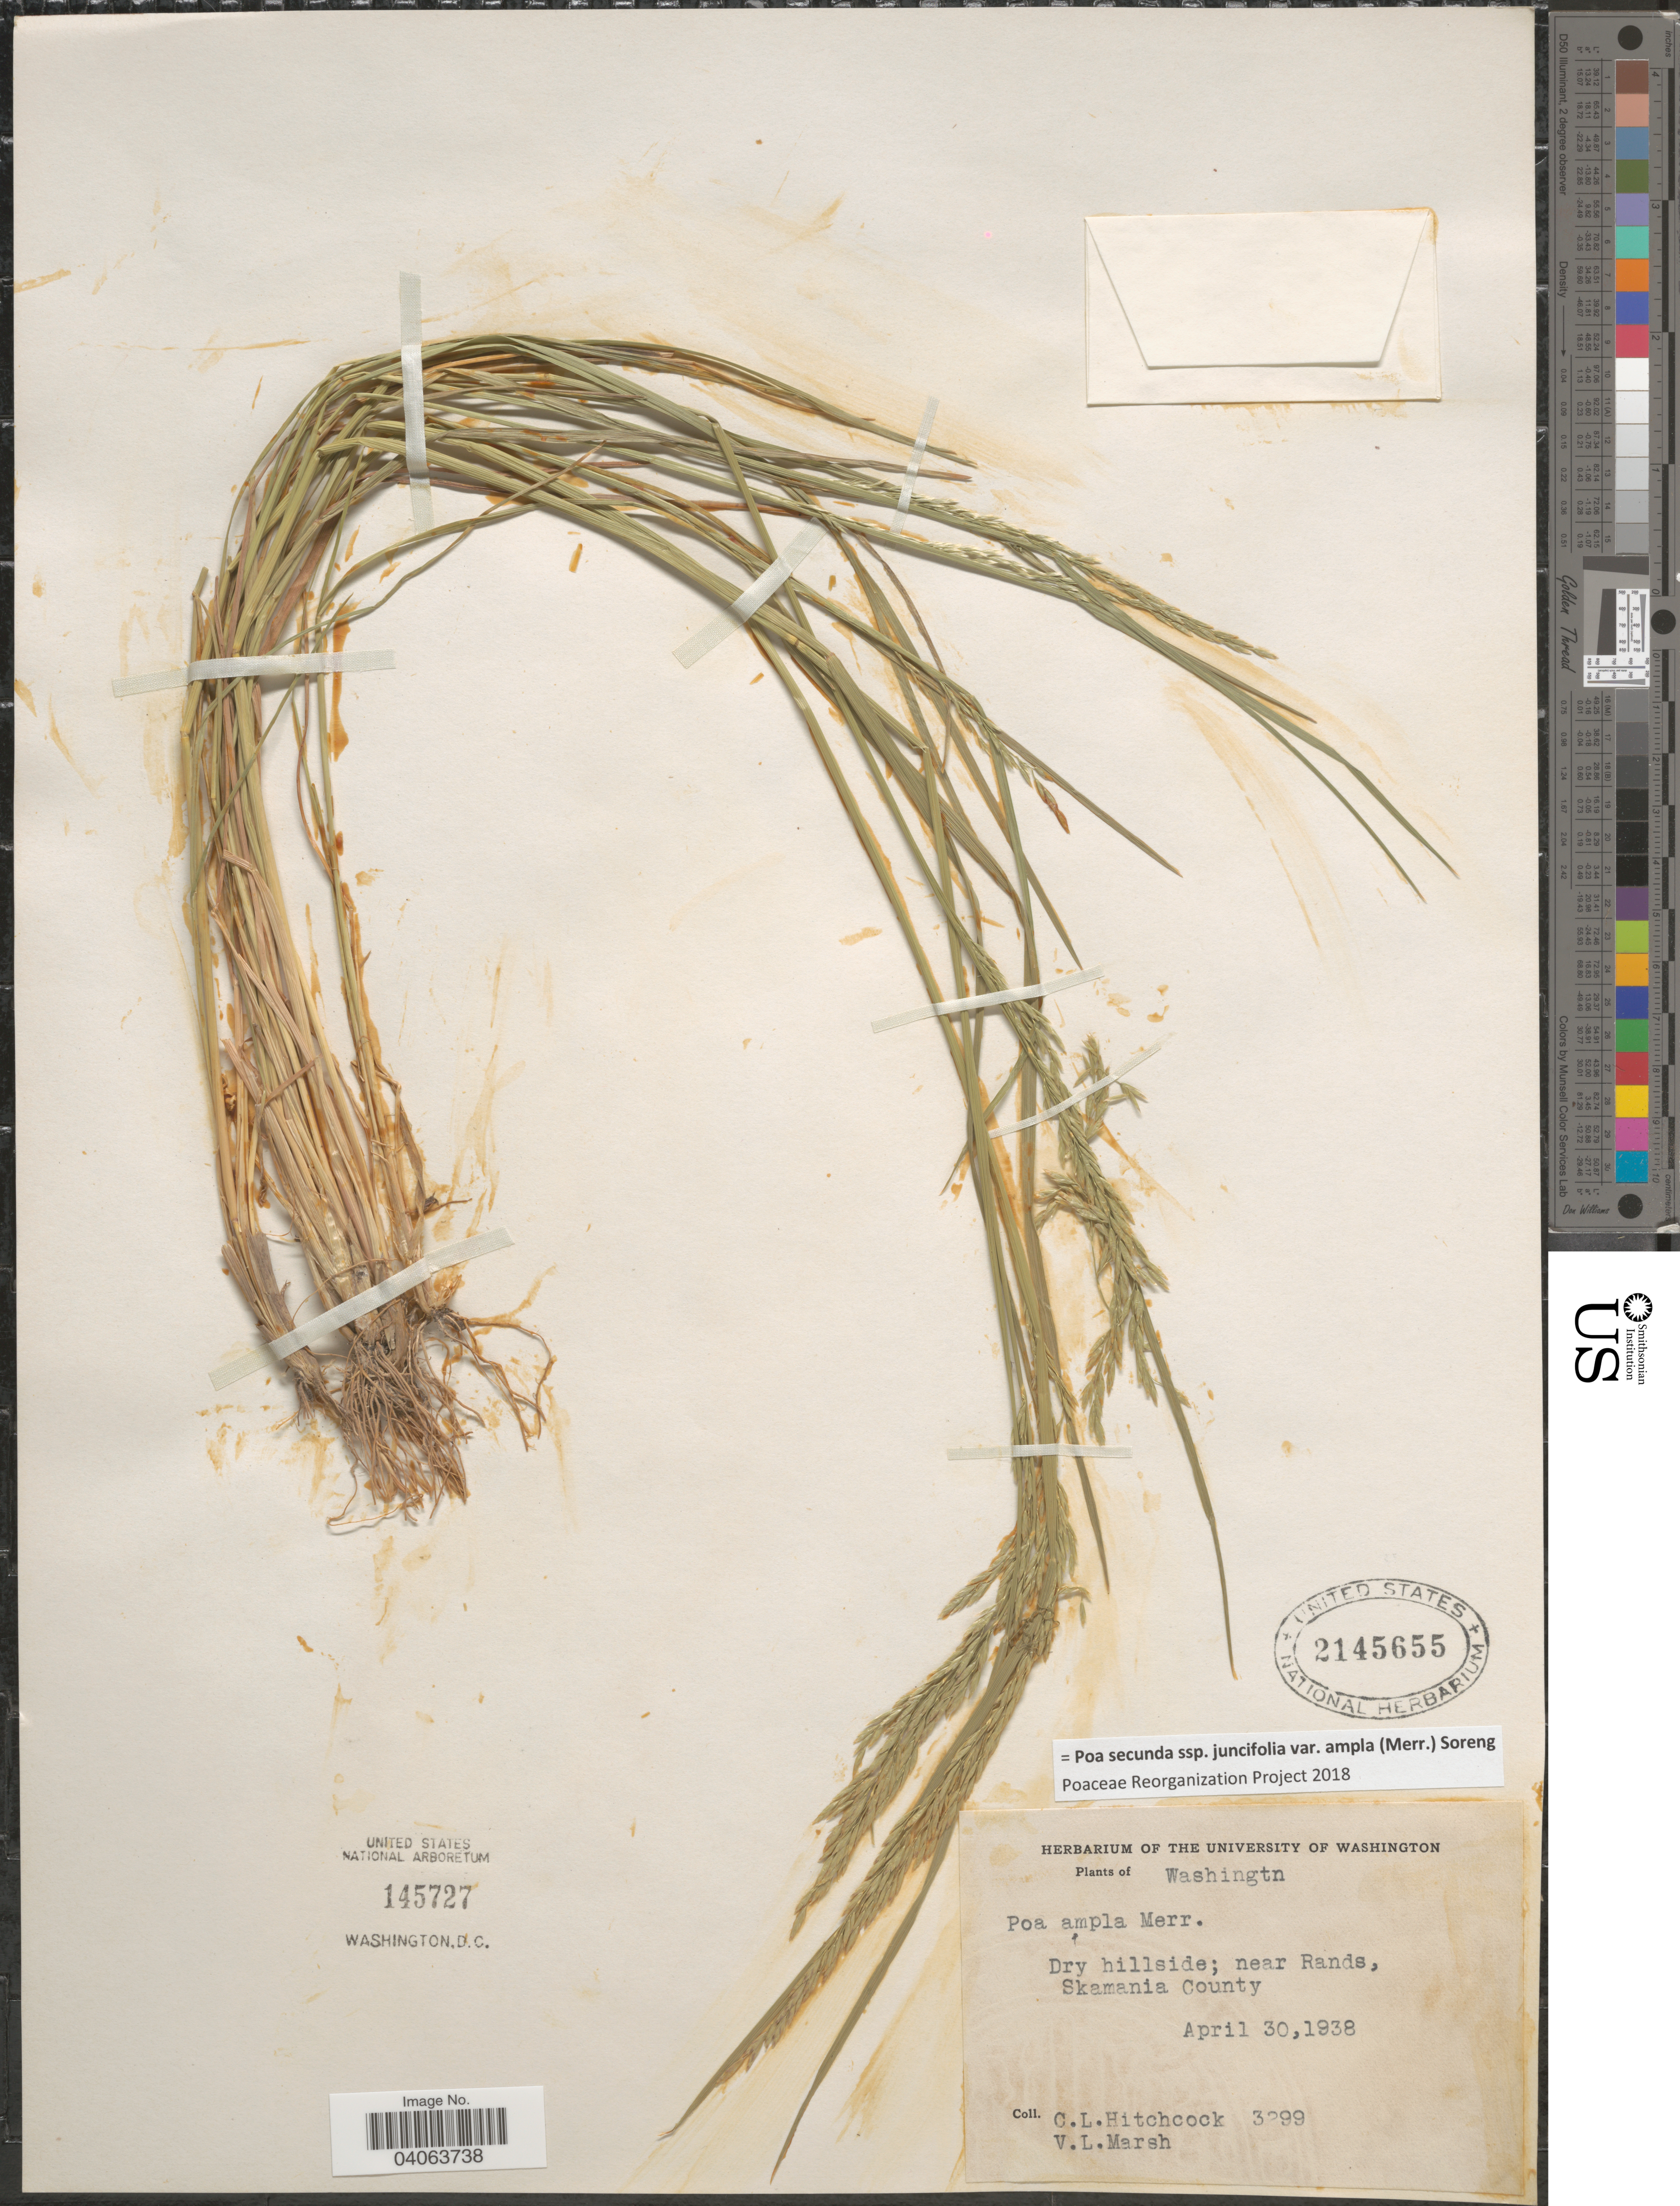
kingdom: Plantae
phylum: Tracheophyta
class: Liliopsida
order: Poales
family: Poaceae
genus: Poa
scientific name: Poa secunda subsp. juncifolia var. ampla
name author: (Merr.) Soreng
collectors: C. L. Hitchcock & V. L. Marsh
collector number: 3299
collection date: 1938-04-30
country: United States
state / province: Washington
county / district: Skamania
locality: Dry hillside; near Rands, Skamania County.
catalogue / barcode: US 2145655